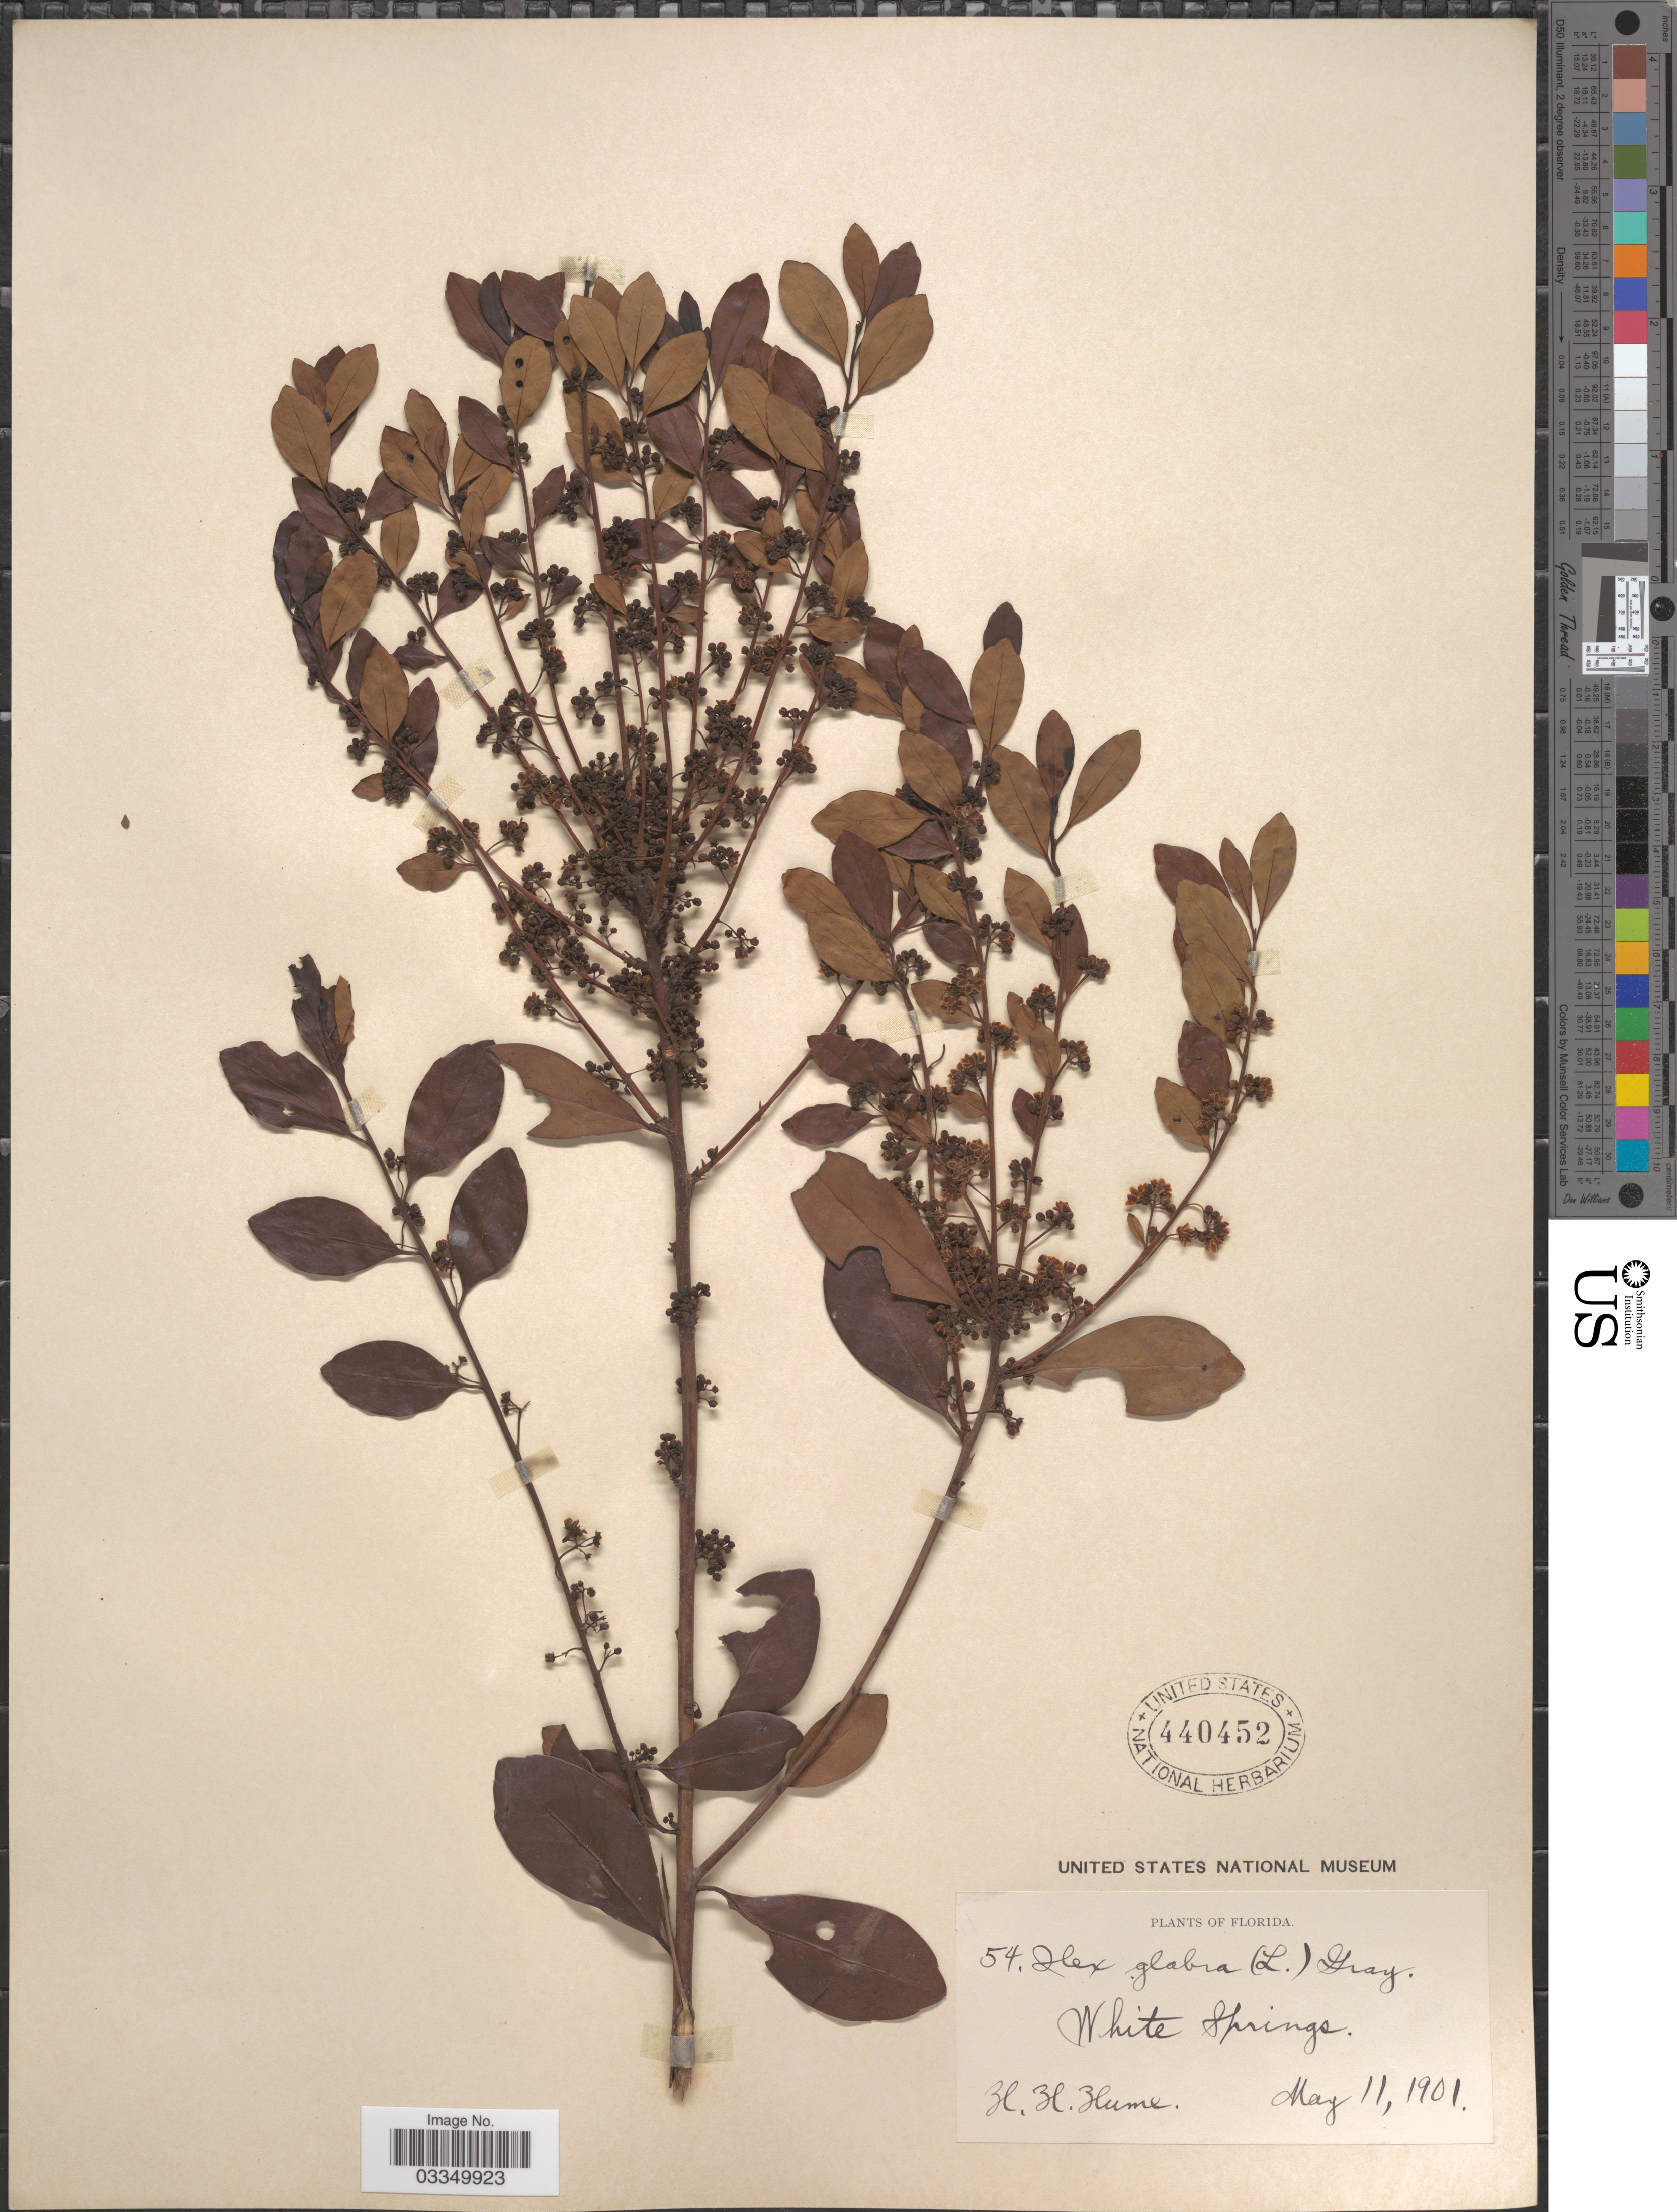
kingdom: Plantae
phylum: Tracheophyta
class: Magnoliopsida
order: Aquifoliales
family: Aquifoliaceae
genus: Ilex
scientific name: Ilex glabra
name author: (L.) A. Gray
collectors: H. Hume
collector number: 54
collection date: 1901-05-11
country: United States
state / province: Florida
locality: White Springs.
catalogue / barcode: US 440452